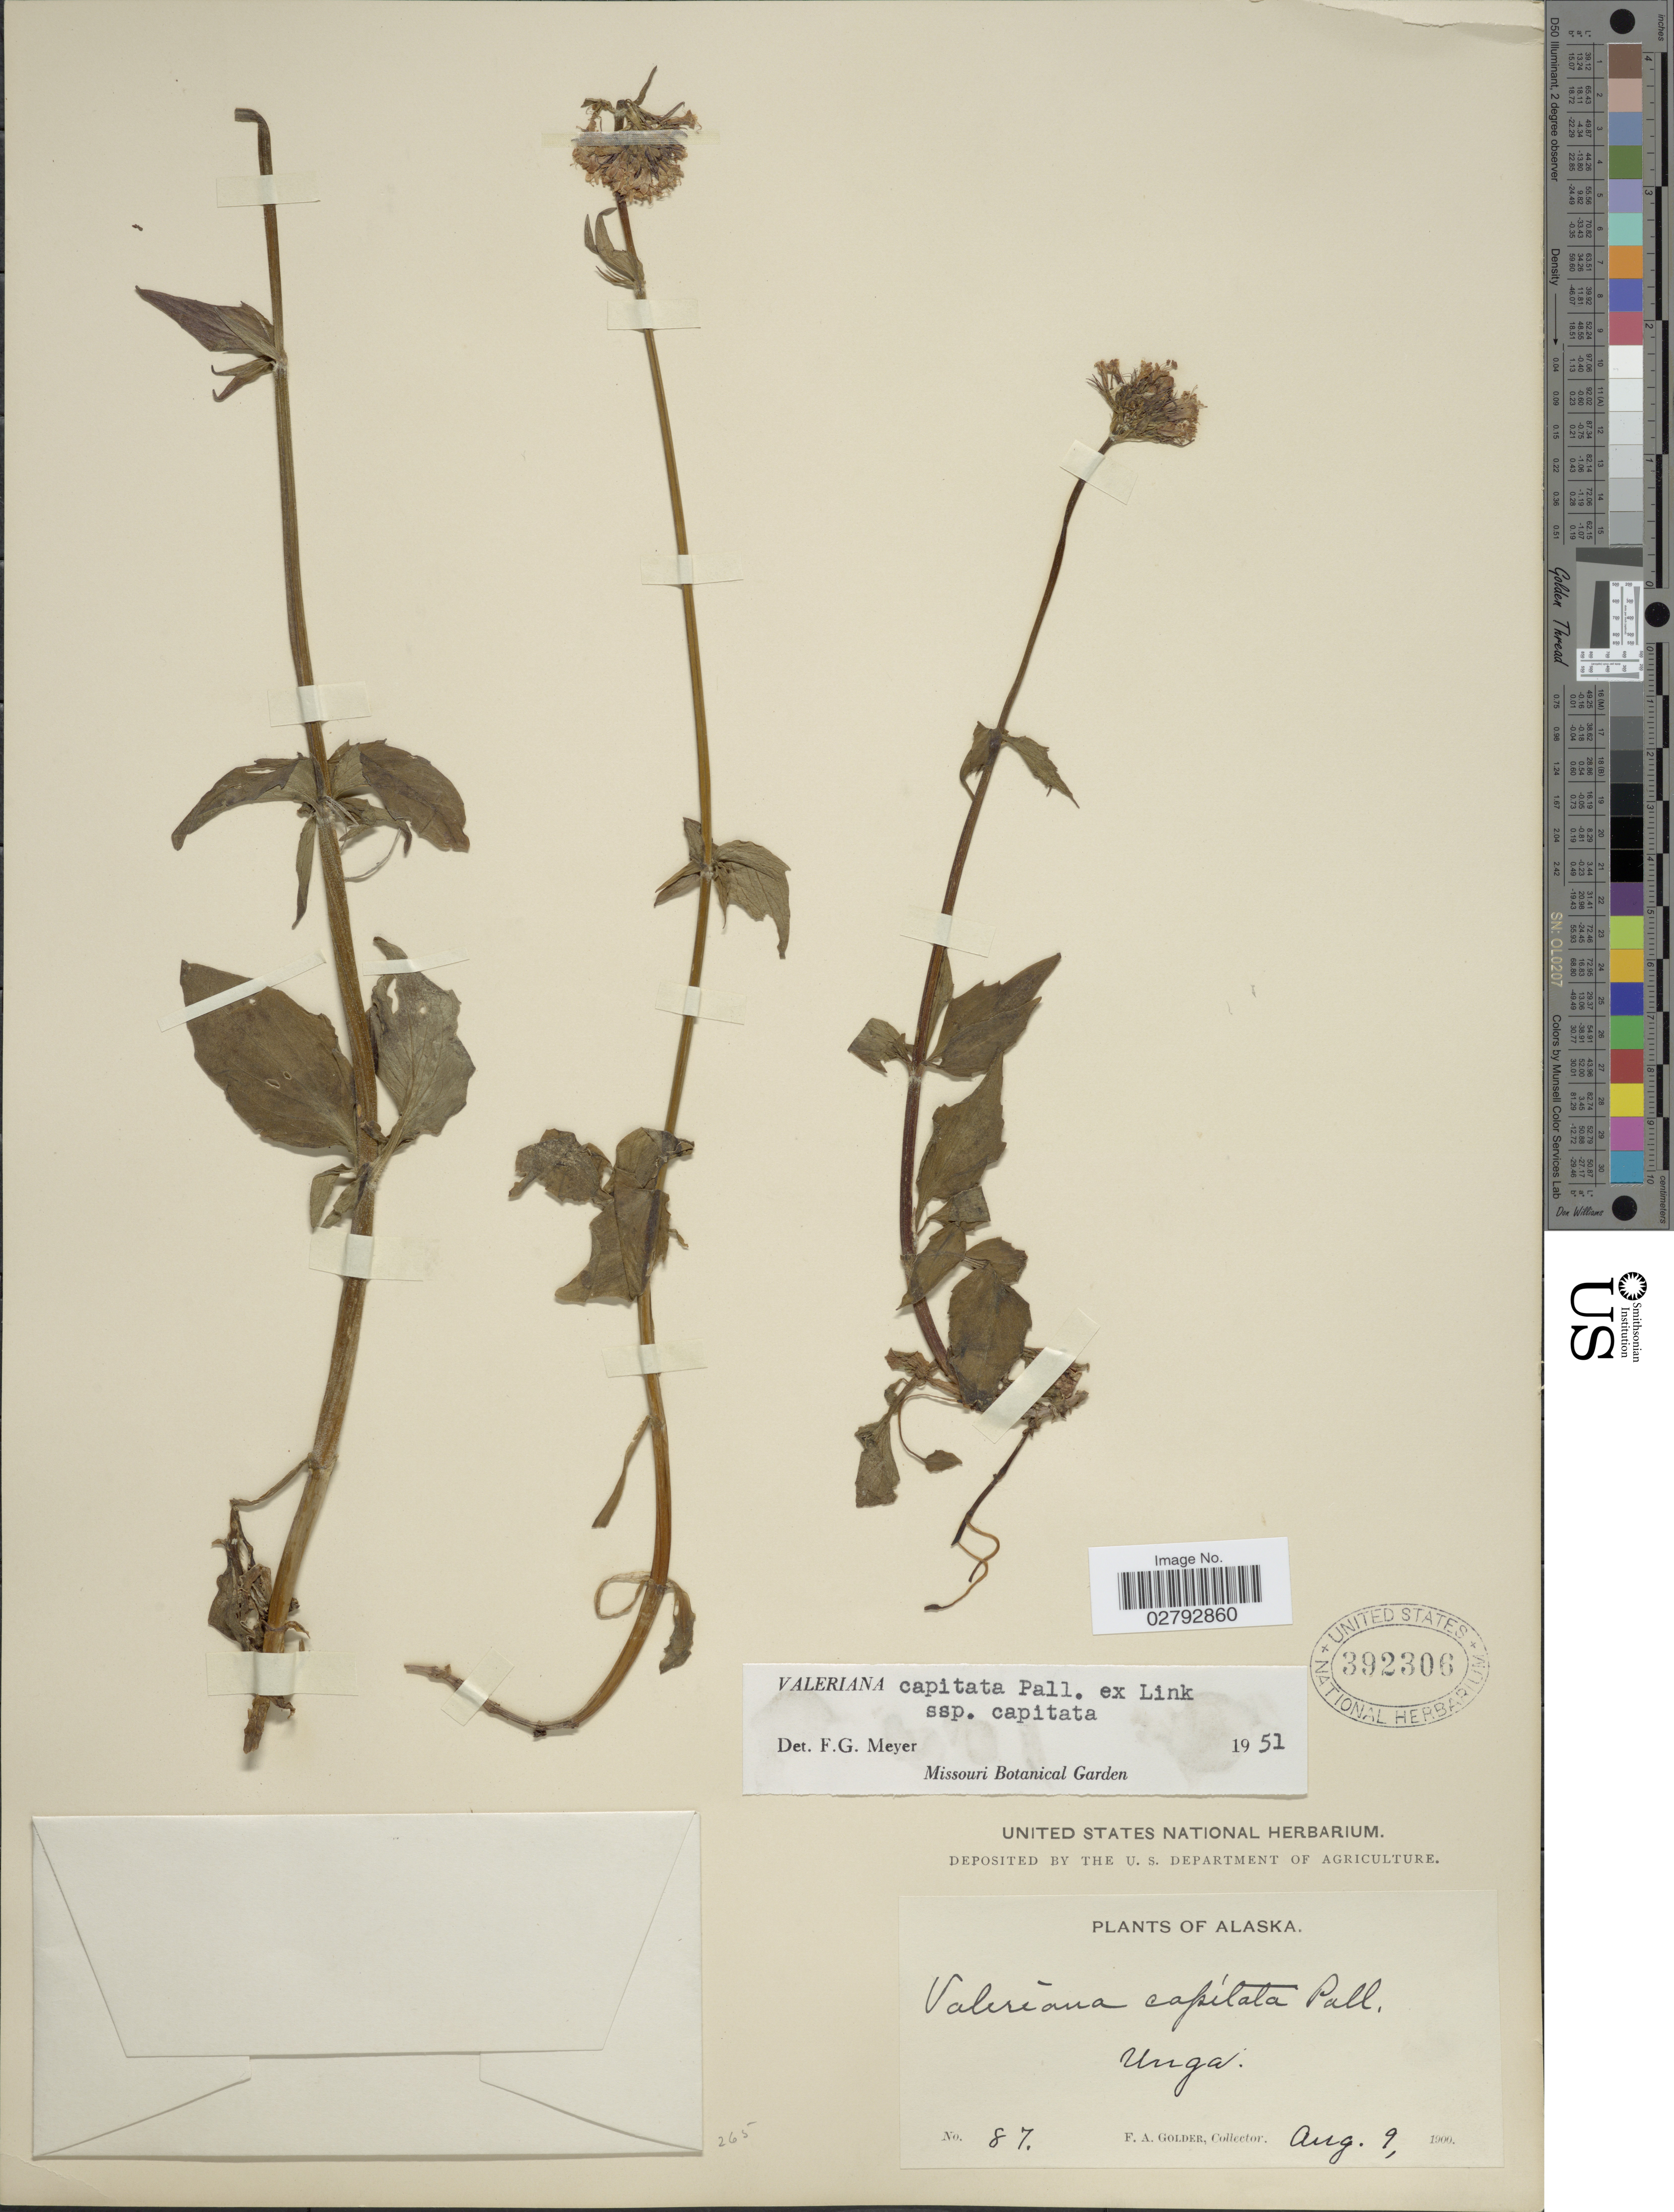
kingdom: Plantae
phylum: Tracheophyta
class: Magnoliopsida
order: Dipsacales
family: Caprifoliaceae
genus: Valeriana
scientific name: Valeriana capitata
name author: Link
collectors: F. Golder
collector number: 87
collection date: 1900-08-09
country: United States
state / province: Alaska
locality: Unga.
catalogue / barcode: US 392306